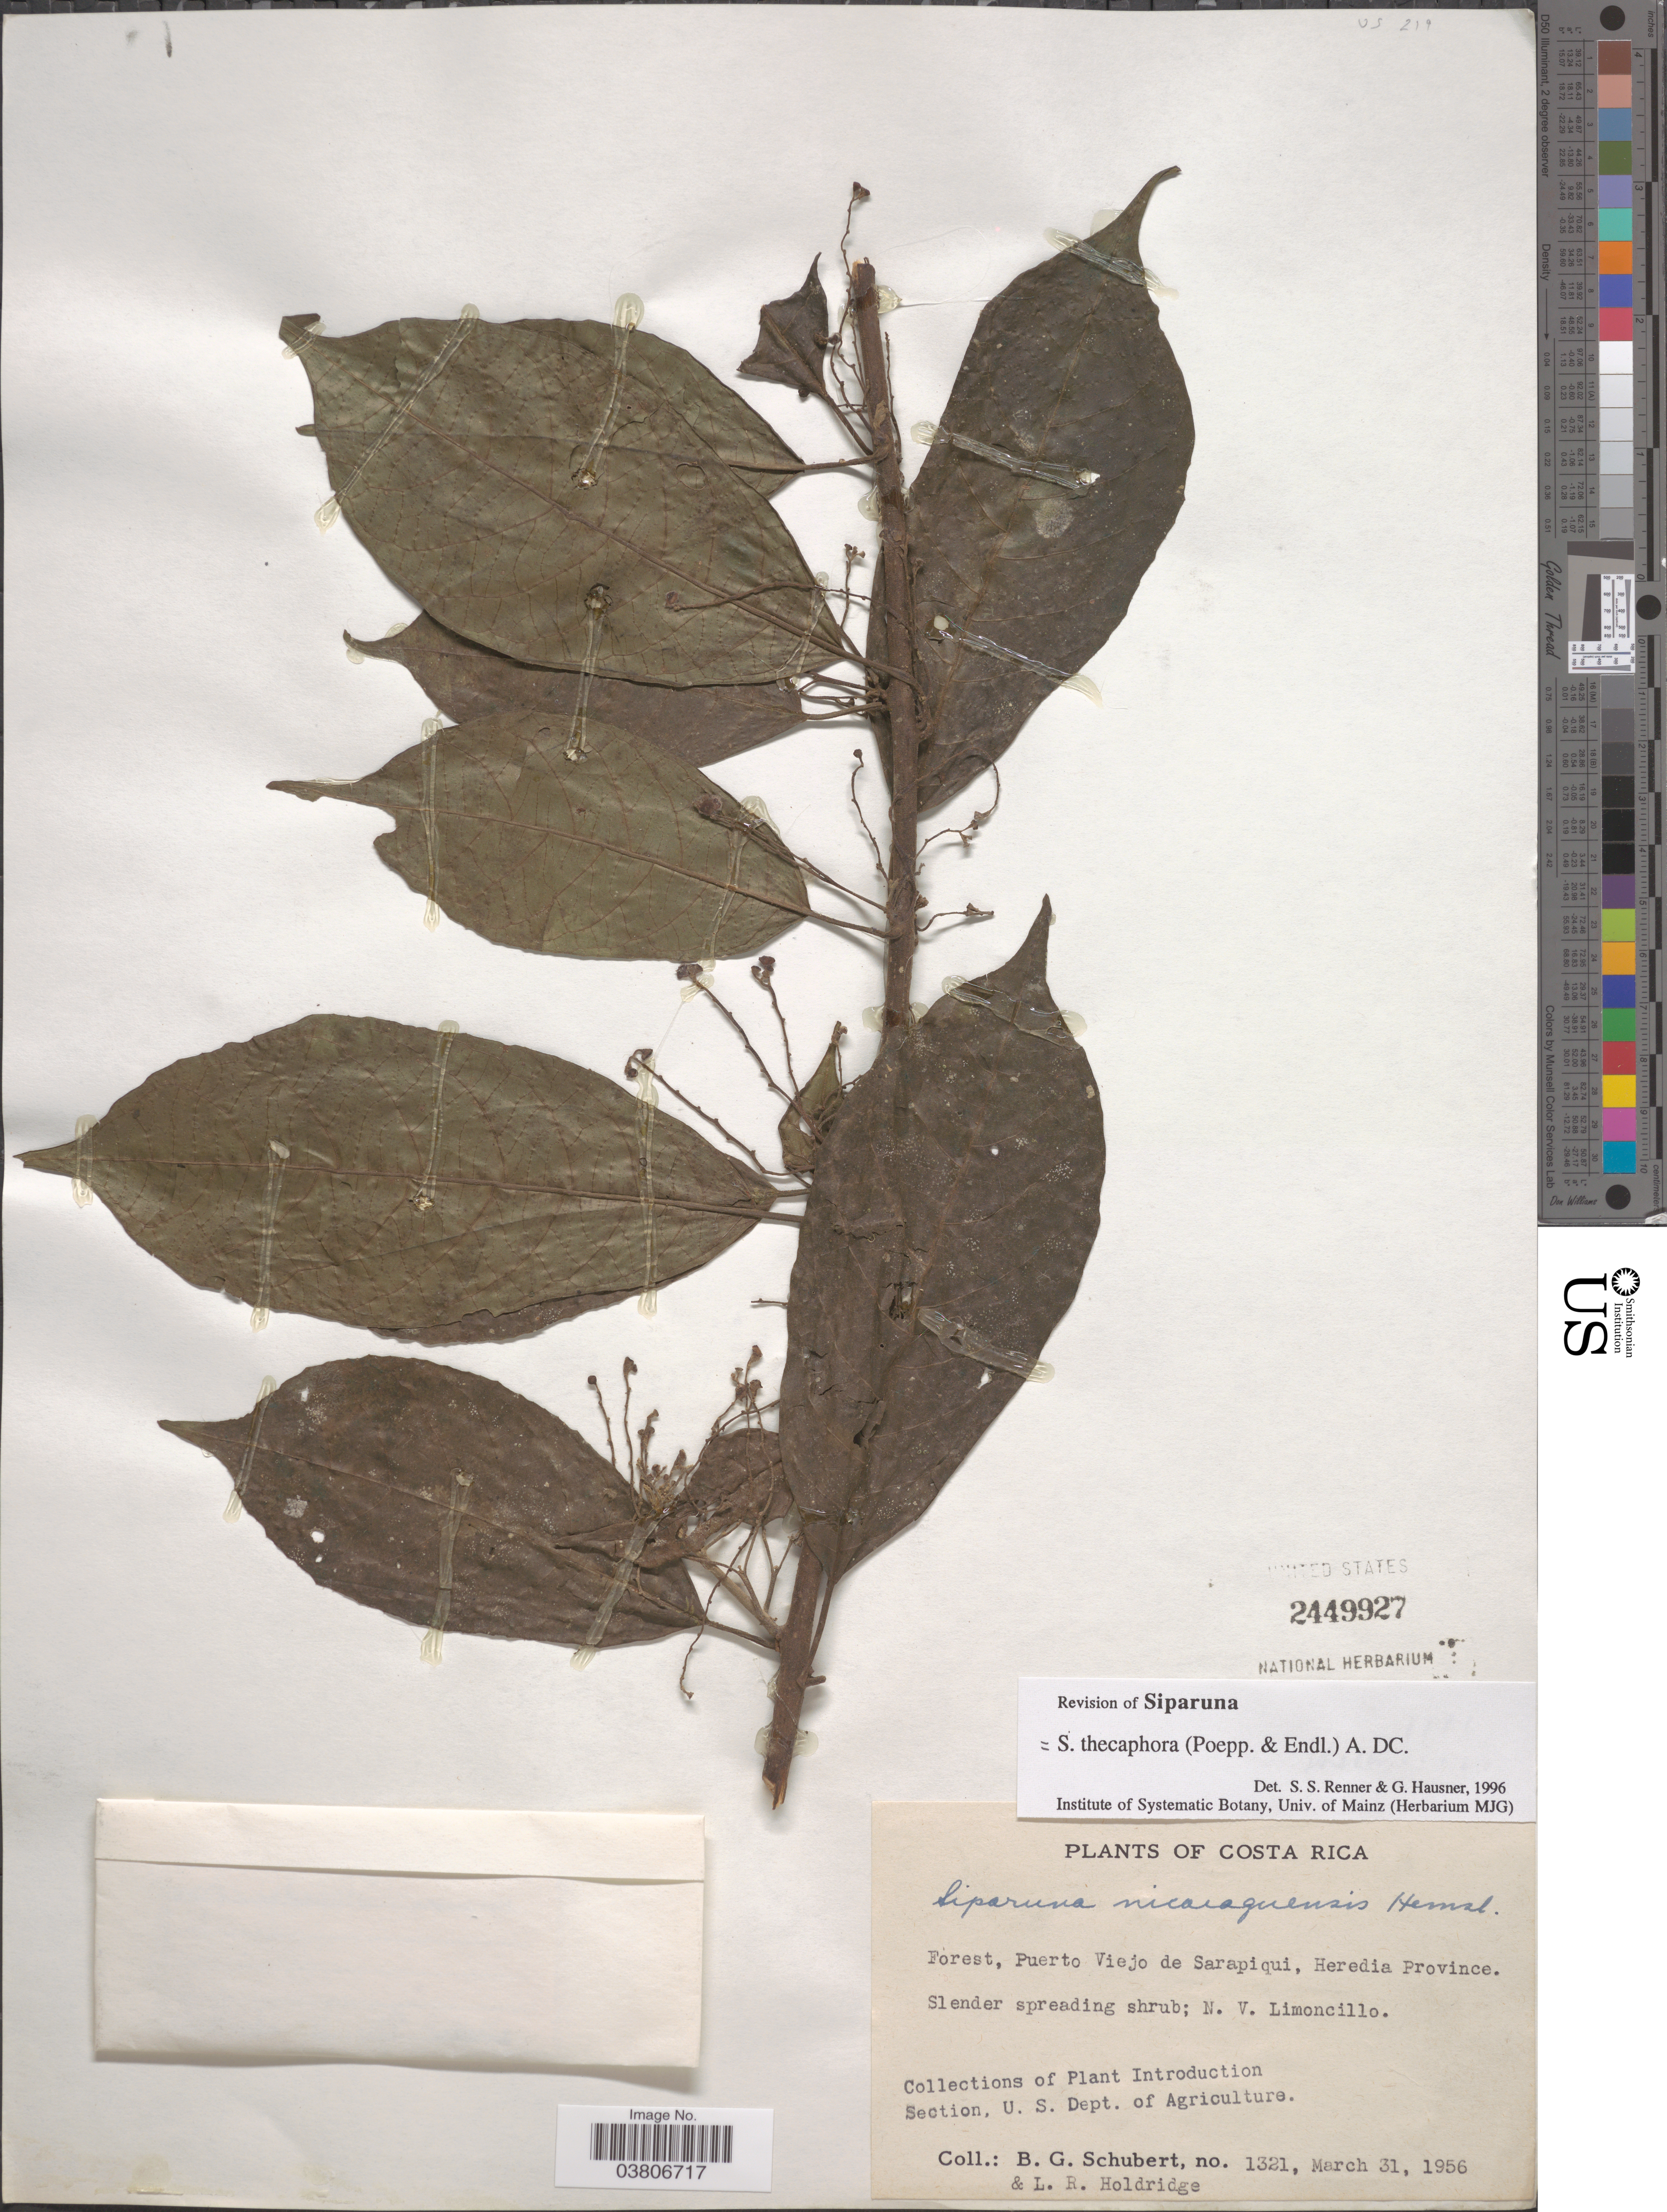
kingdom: Plantae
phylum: Tracheophyta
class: Magnoliopsida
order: Laurales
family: Siparunaceae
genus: Siparuna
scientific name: Siparuna thecaphora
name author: (Poepp. & Endl.) A. DC.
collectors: B. Schubert & L. Holdridge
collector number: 1321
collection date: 1956-03-31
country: Costa Rica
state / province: Heredia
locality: Forest, Puerto Viejo de Sarapiqui.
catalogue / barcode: US 2449927